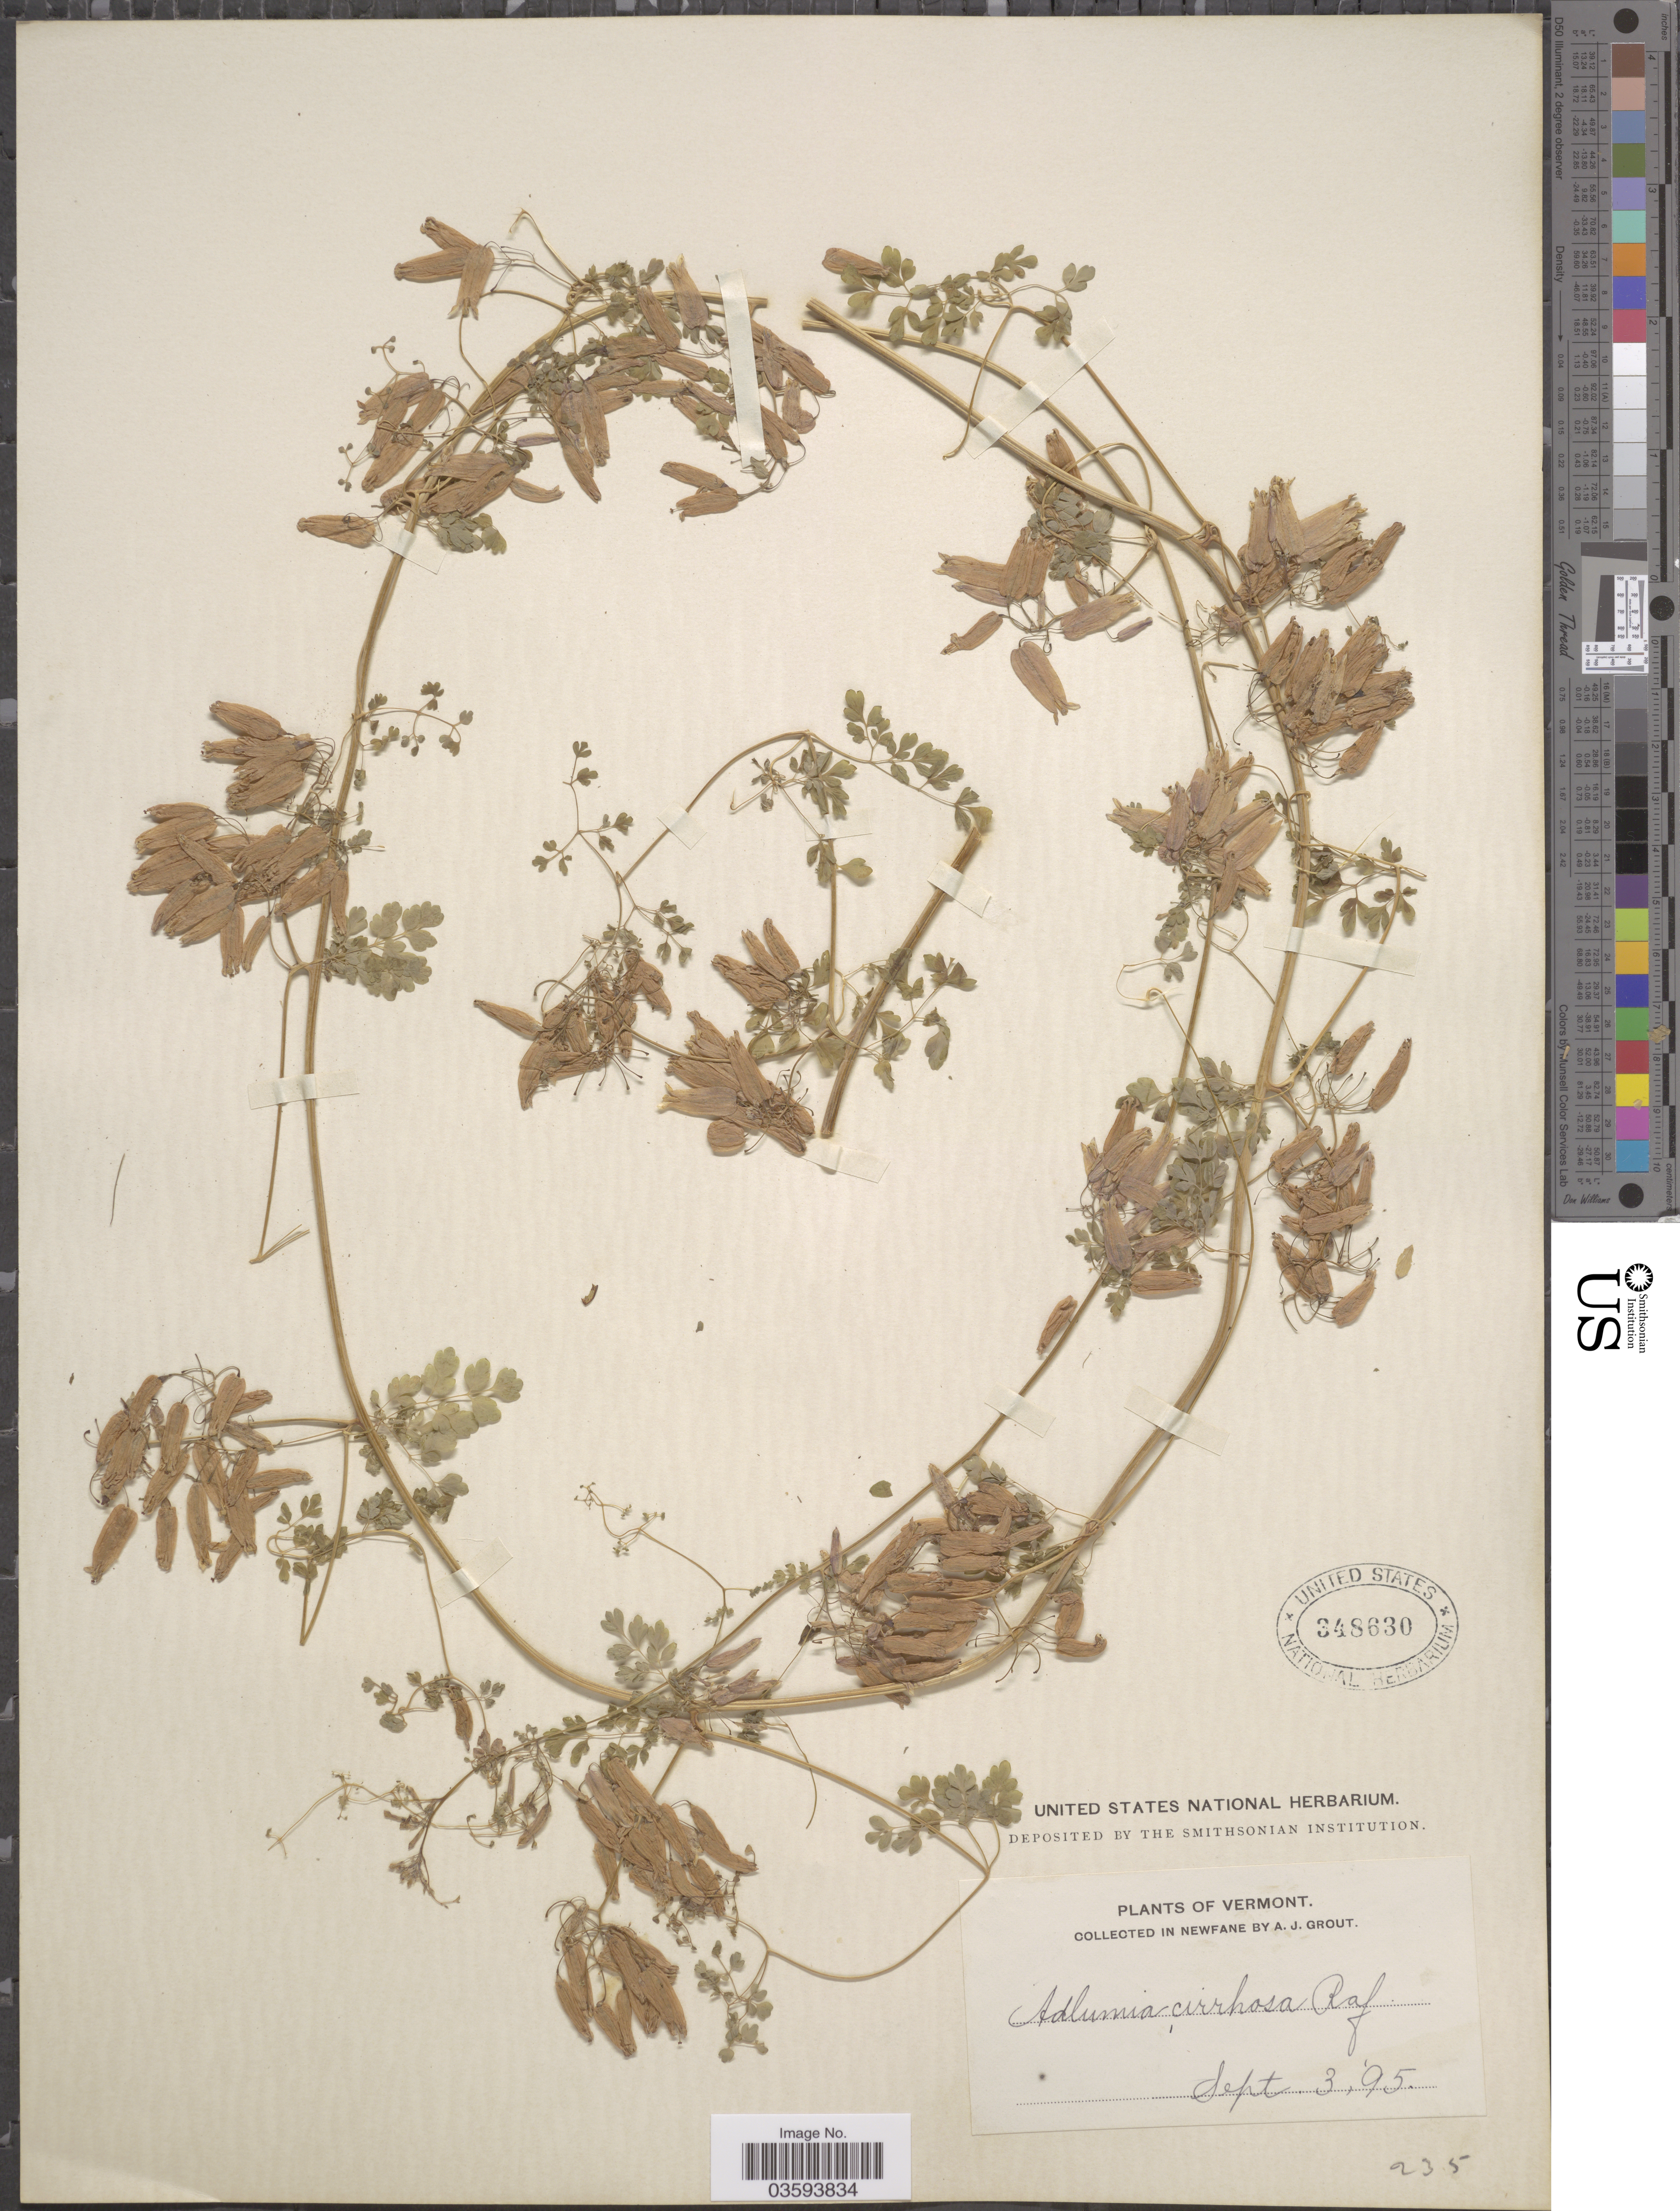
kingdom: Plantae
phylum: Tracheophyta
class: Magnoliopsida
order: Ranunculales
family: Papaveraceae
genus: Adlumia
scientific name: Adlumia cirrhosa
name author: Raf. ex DC.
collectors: A. J. Grout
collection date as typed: Transcribed d/m/y: 3/9/95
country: United States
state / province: Vermont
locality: Newfane.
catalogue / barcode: US 348630